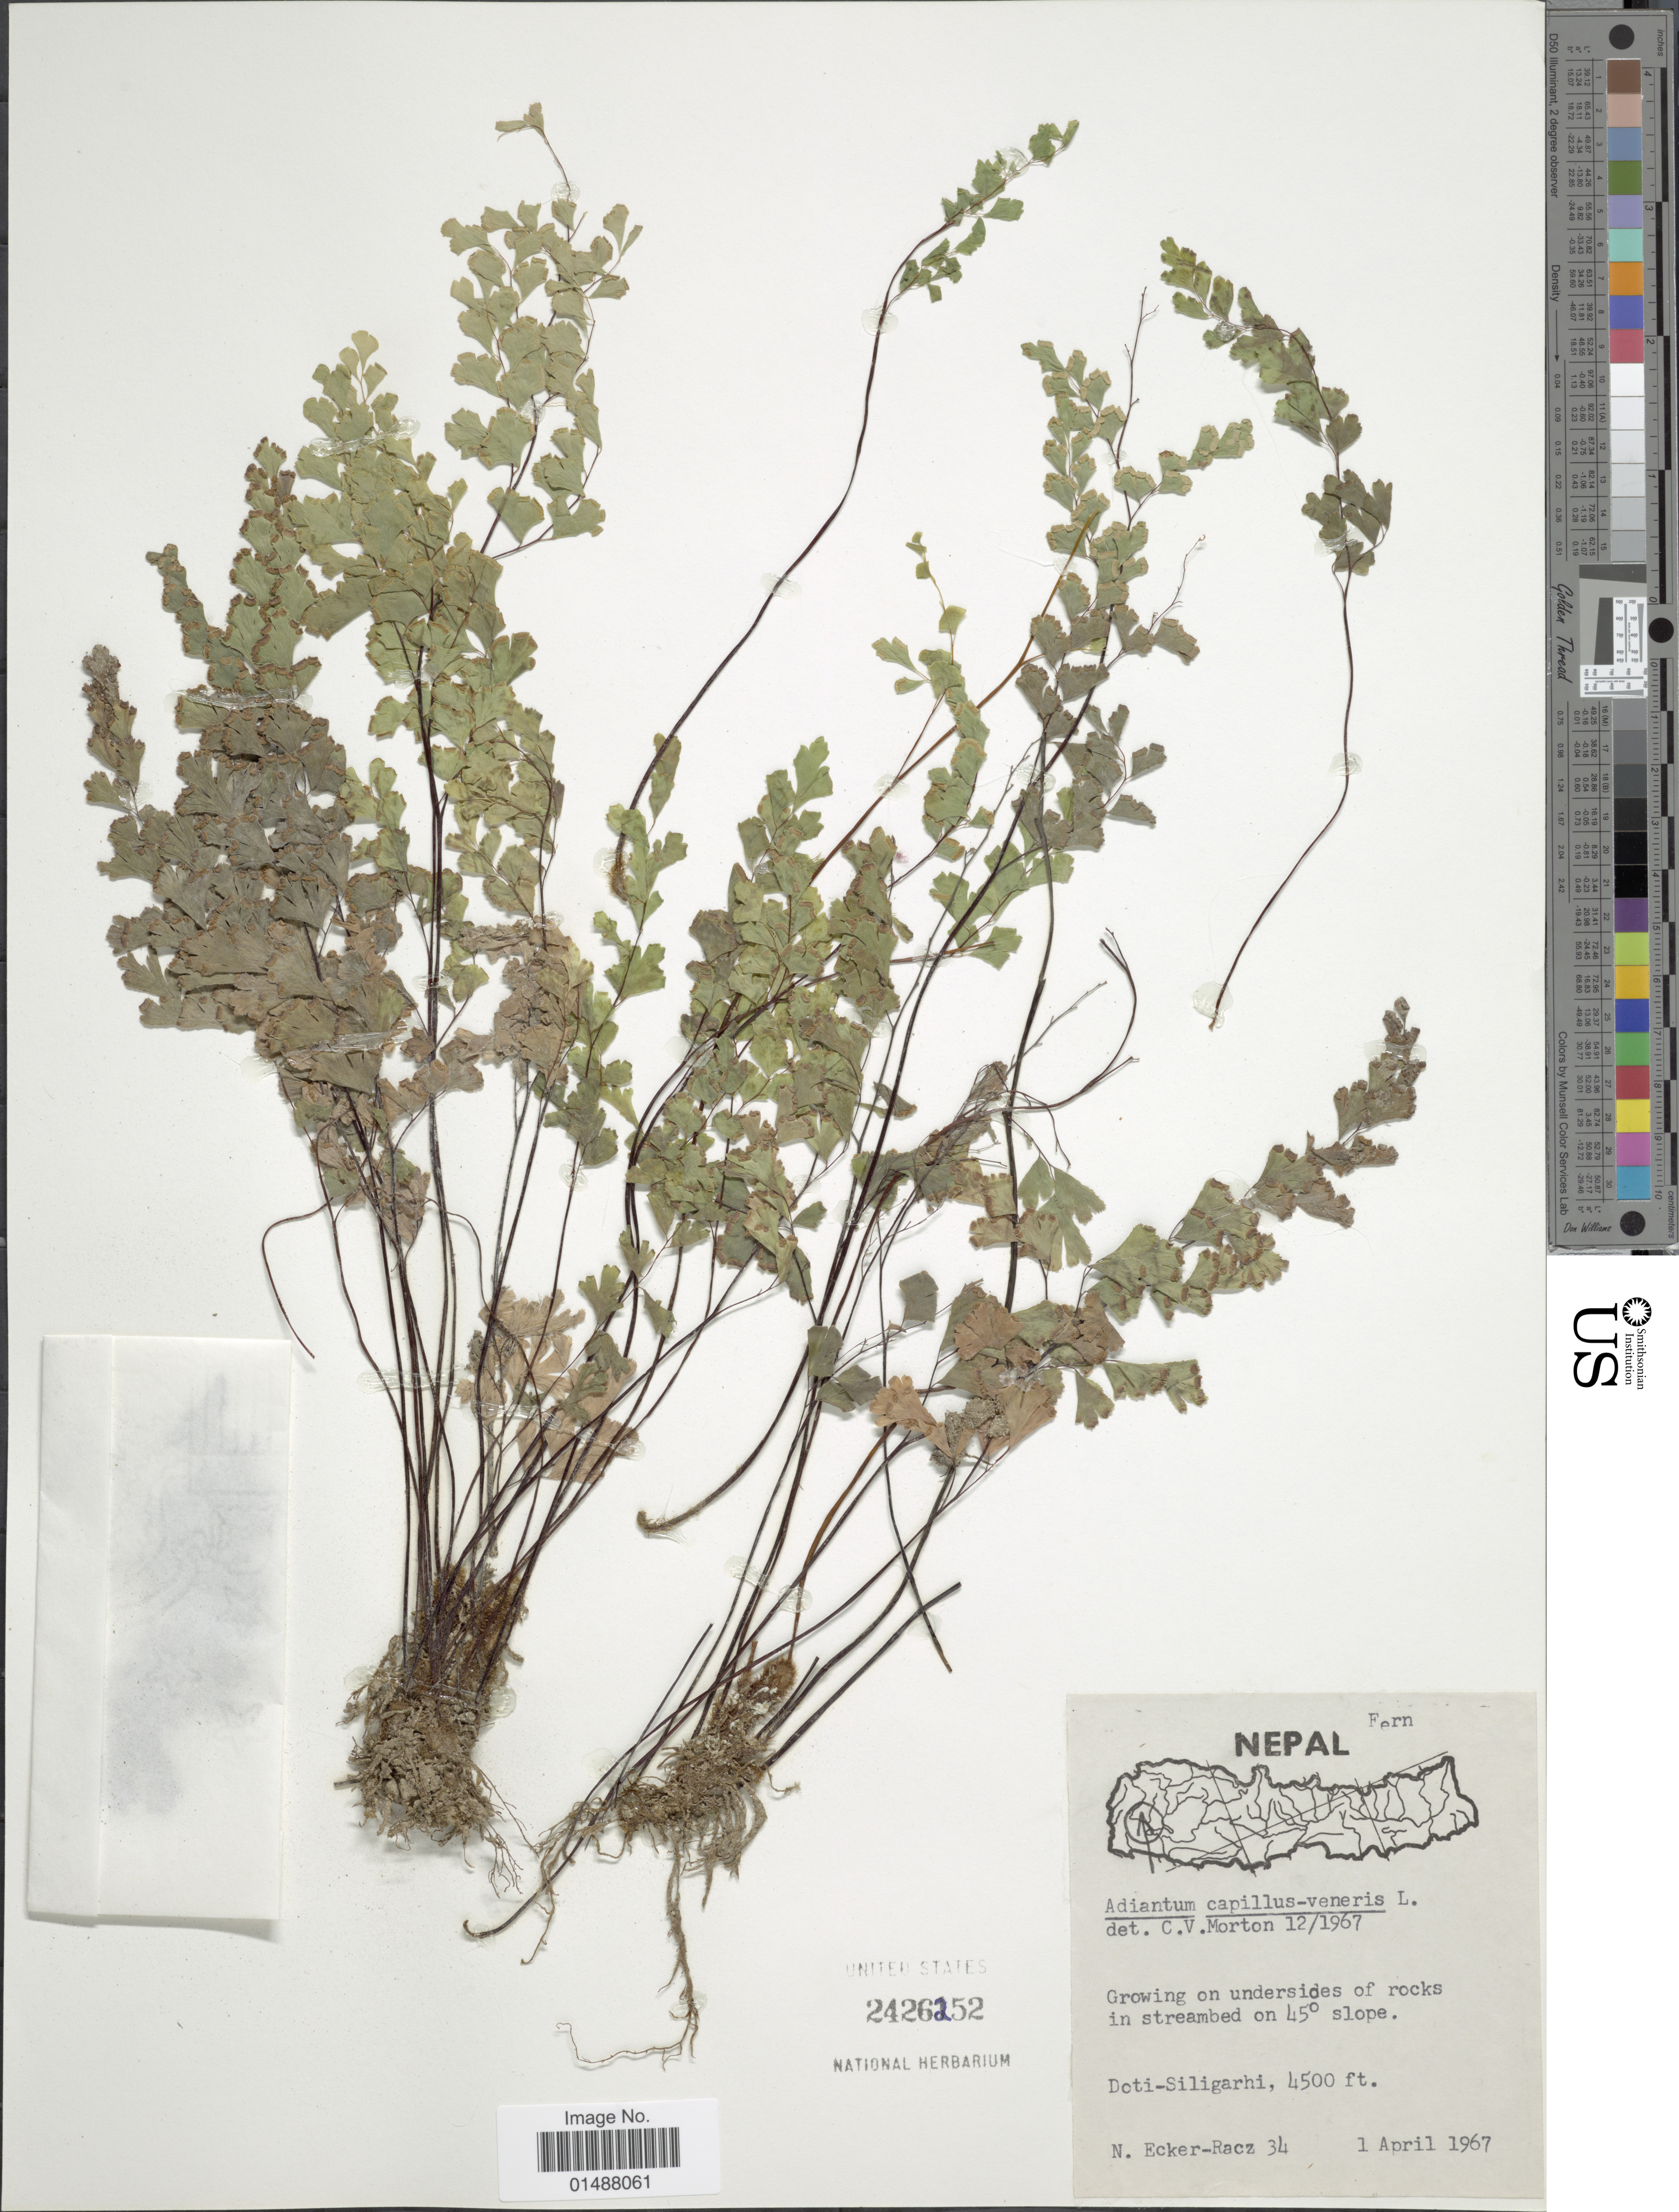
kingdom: Plantae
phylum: Tracheophyta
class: Polypodiopsida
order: Polypodiales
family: Pteridaceae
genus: Adiantum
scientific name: Adiantum capillus-veneris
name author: L.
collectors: N. Ecker-Racz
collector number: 34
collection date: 1967-04-01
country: Nepal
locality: Doti-Silgharhi, in streambed on 45º slope.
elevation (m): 1372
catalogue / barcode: US 2018654